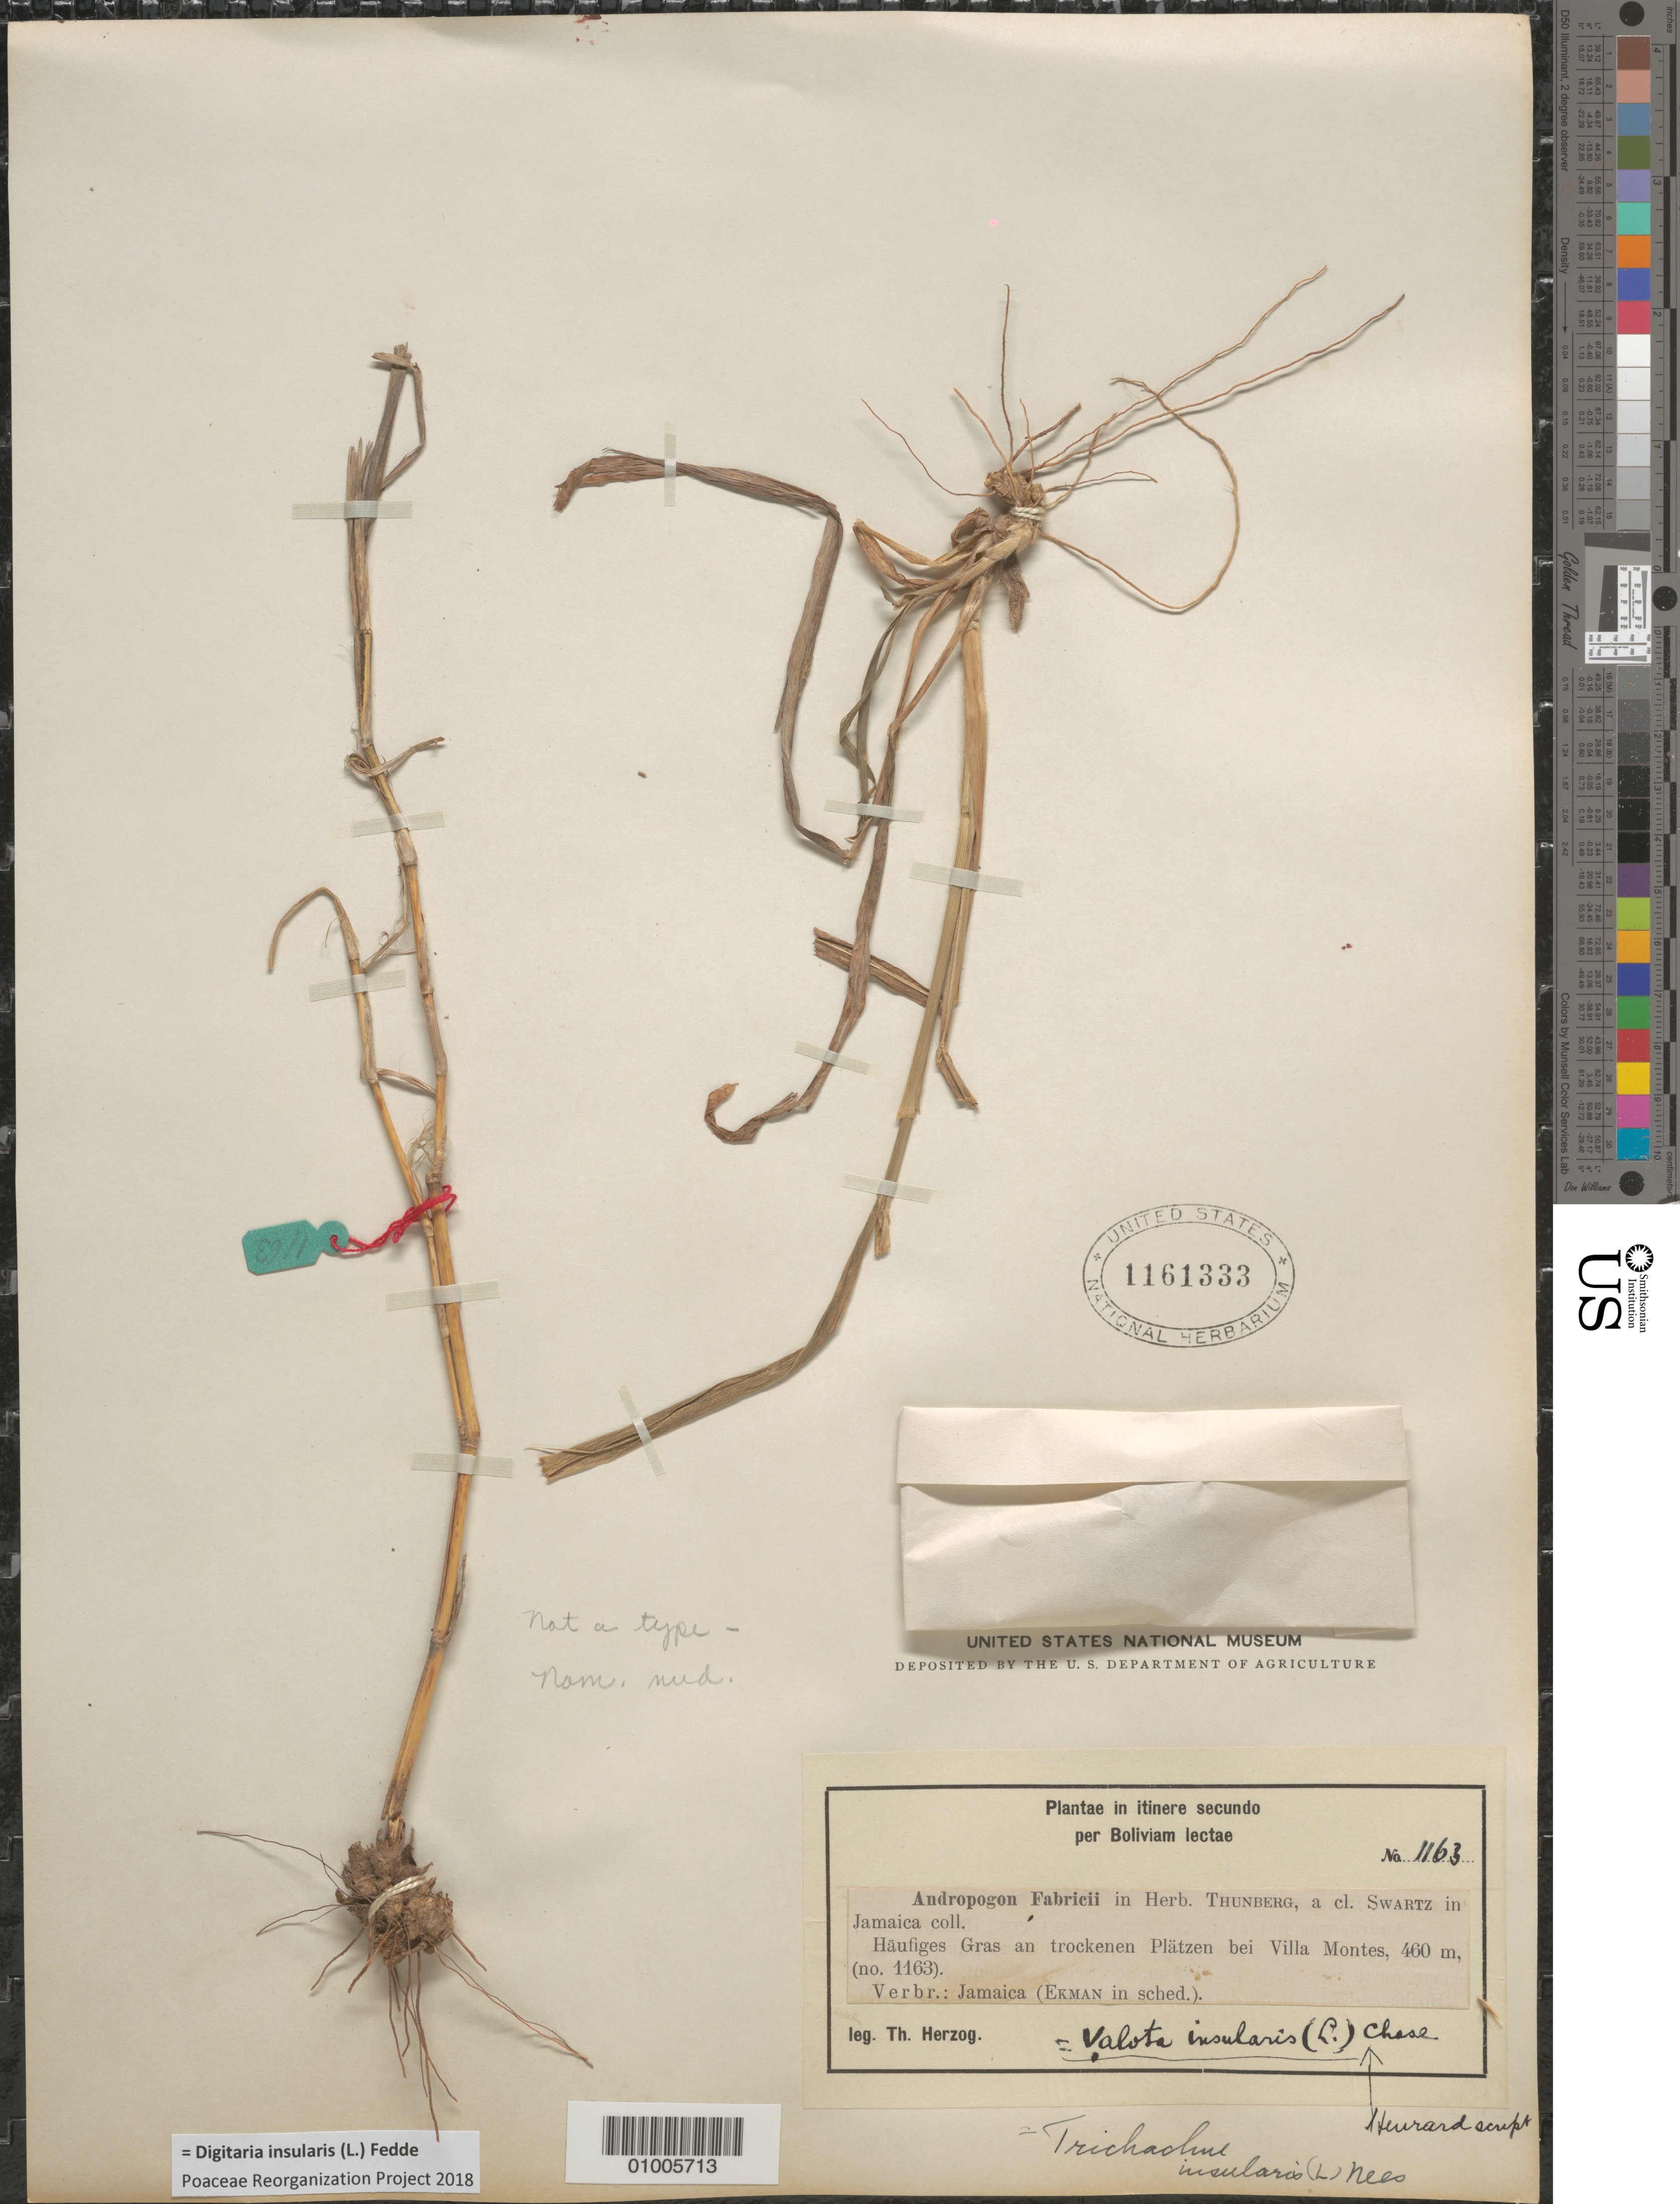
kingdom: Plantae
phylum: Tracheophyta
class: Liliopsida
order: Poales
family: Poaceae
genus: Digitaria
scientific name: Digitaria insularis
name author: (L.) Mez ex Ekman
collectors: -- Herzog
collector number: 1163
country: Jamaica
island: Jamaica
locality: By Montes village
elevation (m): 460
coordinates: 0 N, 0 E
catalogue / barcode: US 1161333